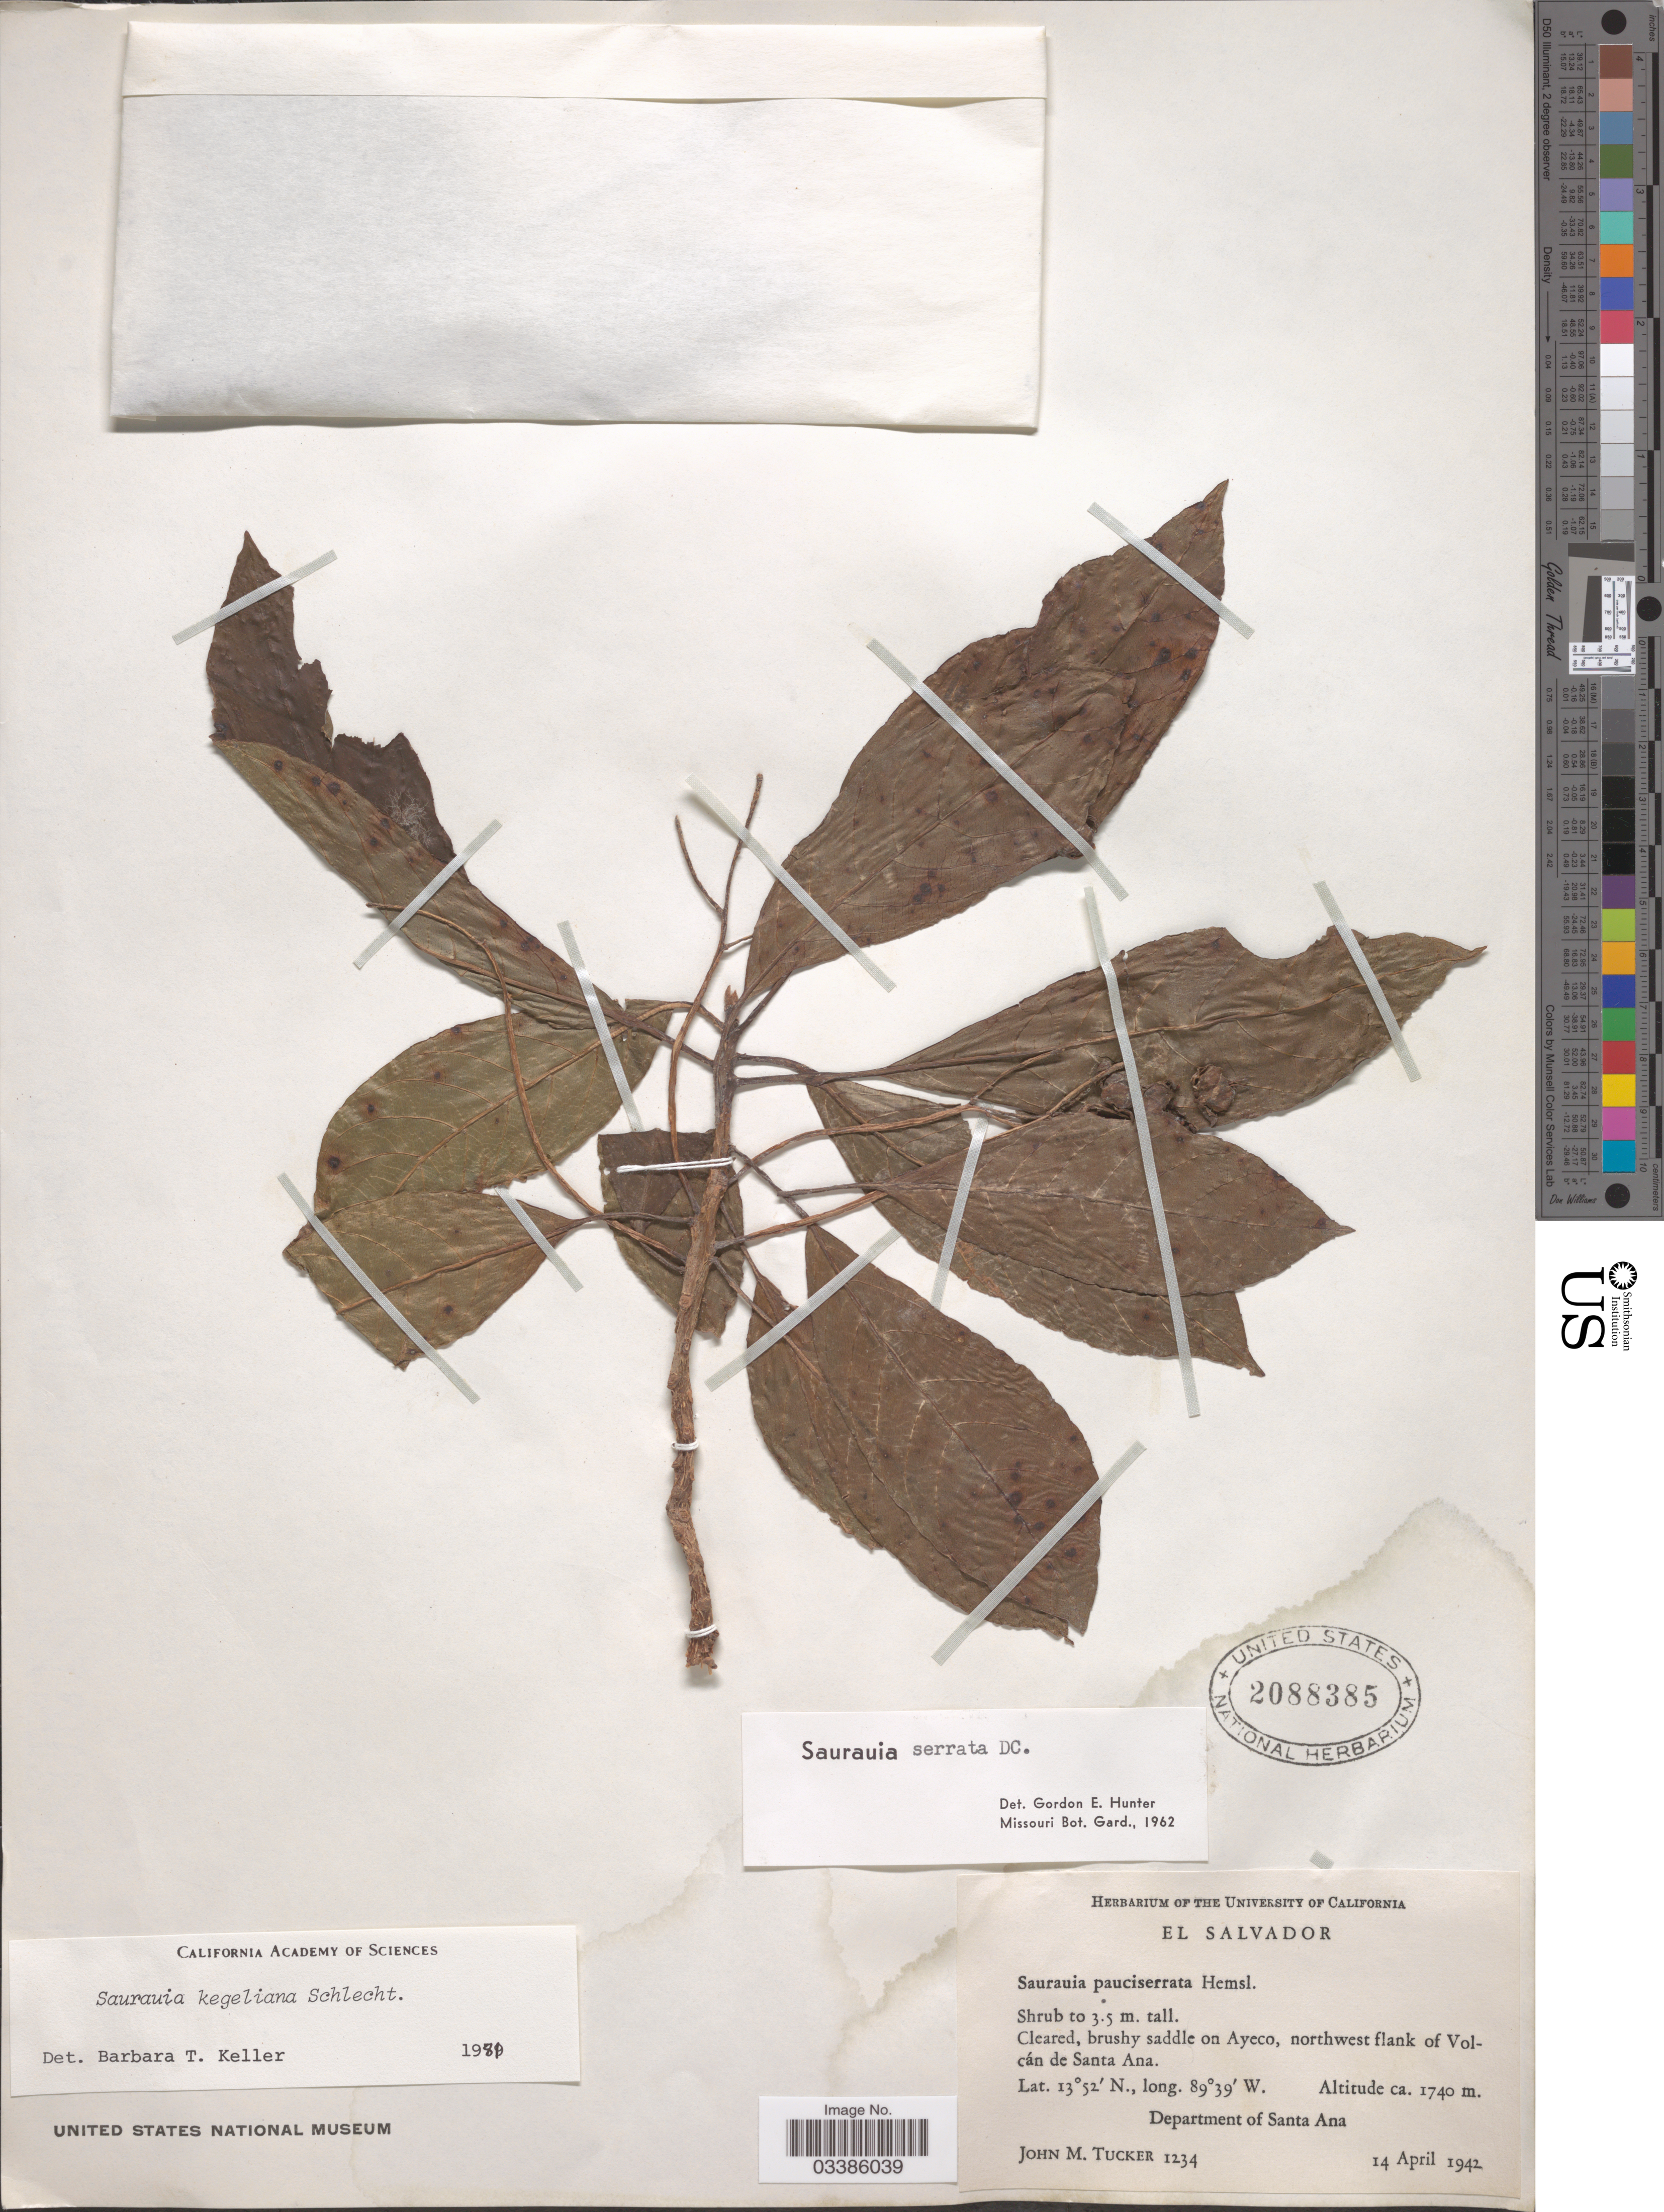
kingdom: Plantae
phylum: Tracheophyta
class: Magnoliopsida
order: Ericales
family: Actinidiaceae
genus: Saurauia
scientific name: Saurauia kegeliana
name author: Schltdl.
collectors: J. M. Tucker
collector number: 1234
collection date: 1942-04-14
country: El Salvador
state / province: Santa Ana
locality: Brushy saddle on Ayeco, northwest flank of Volcán de Santa Ana. Department of Santa Ana.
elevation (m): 1740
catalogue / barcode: US 2088385